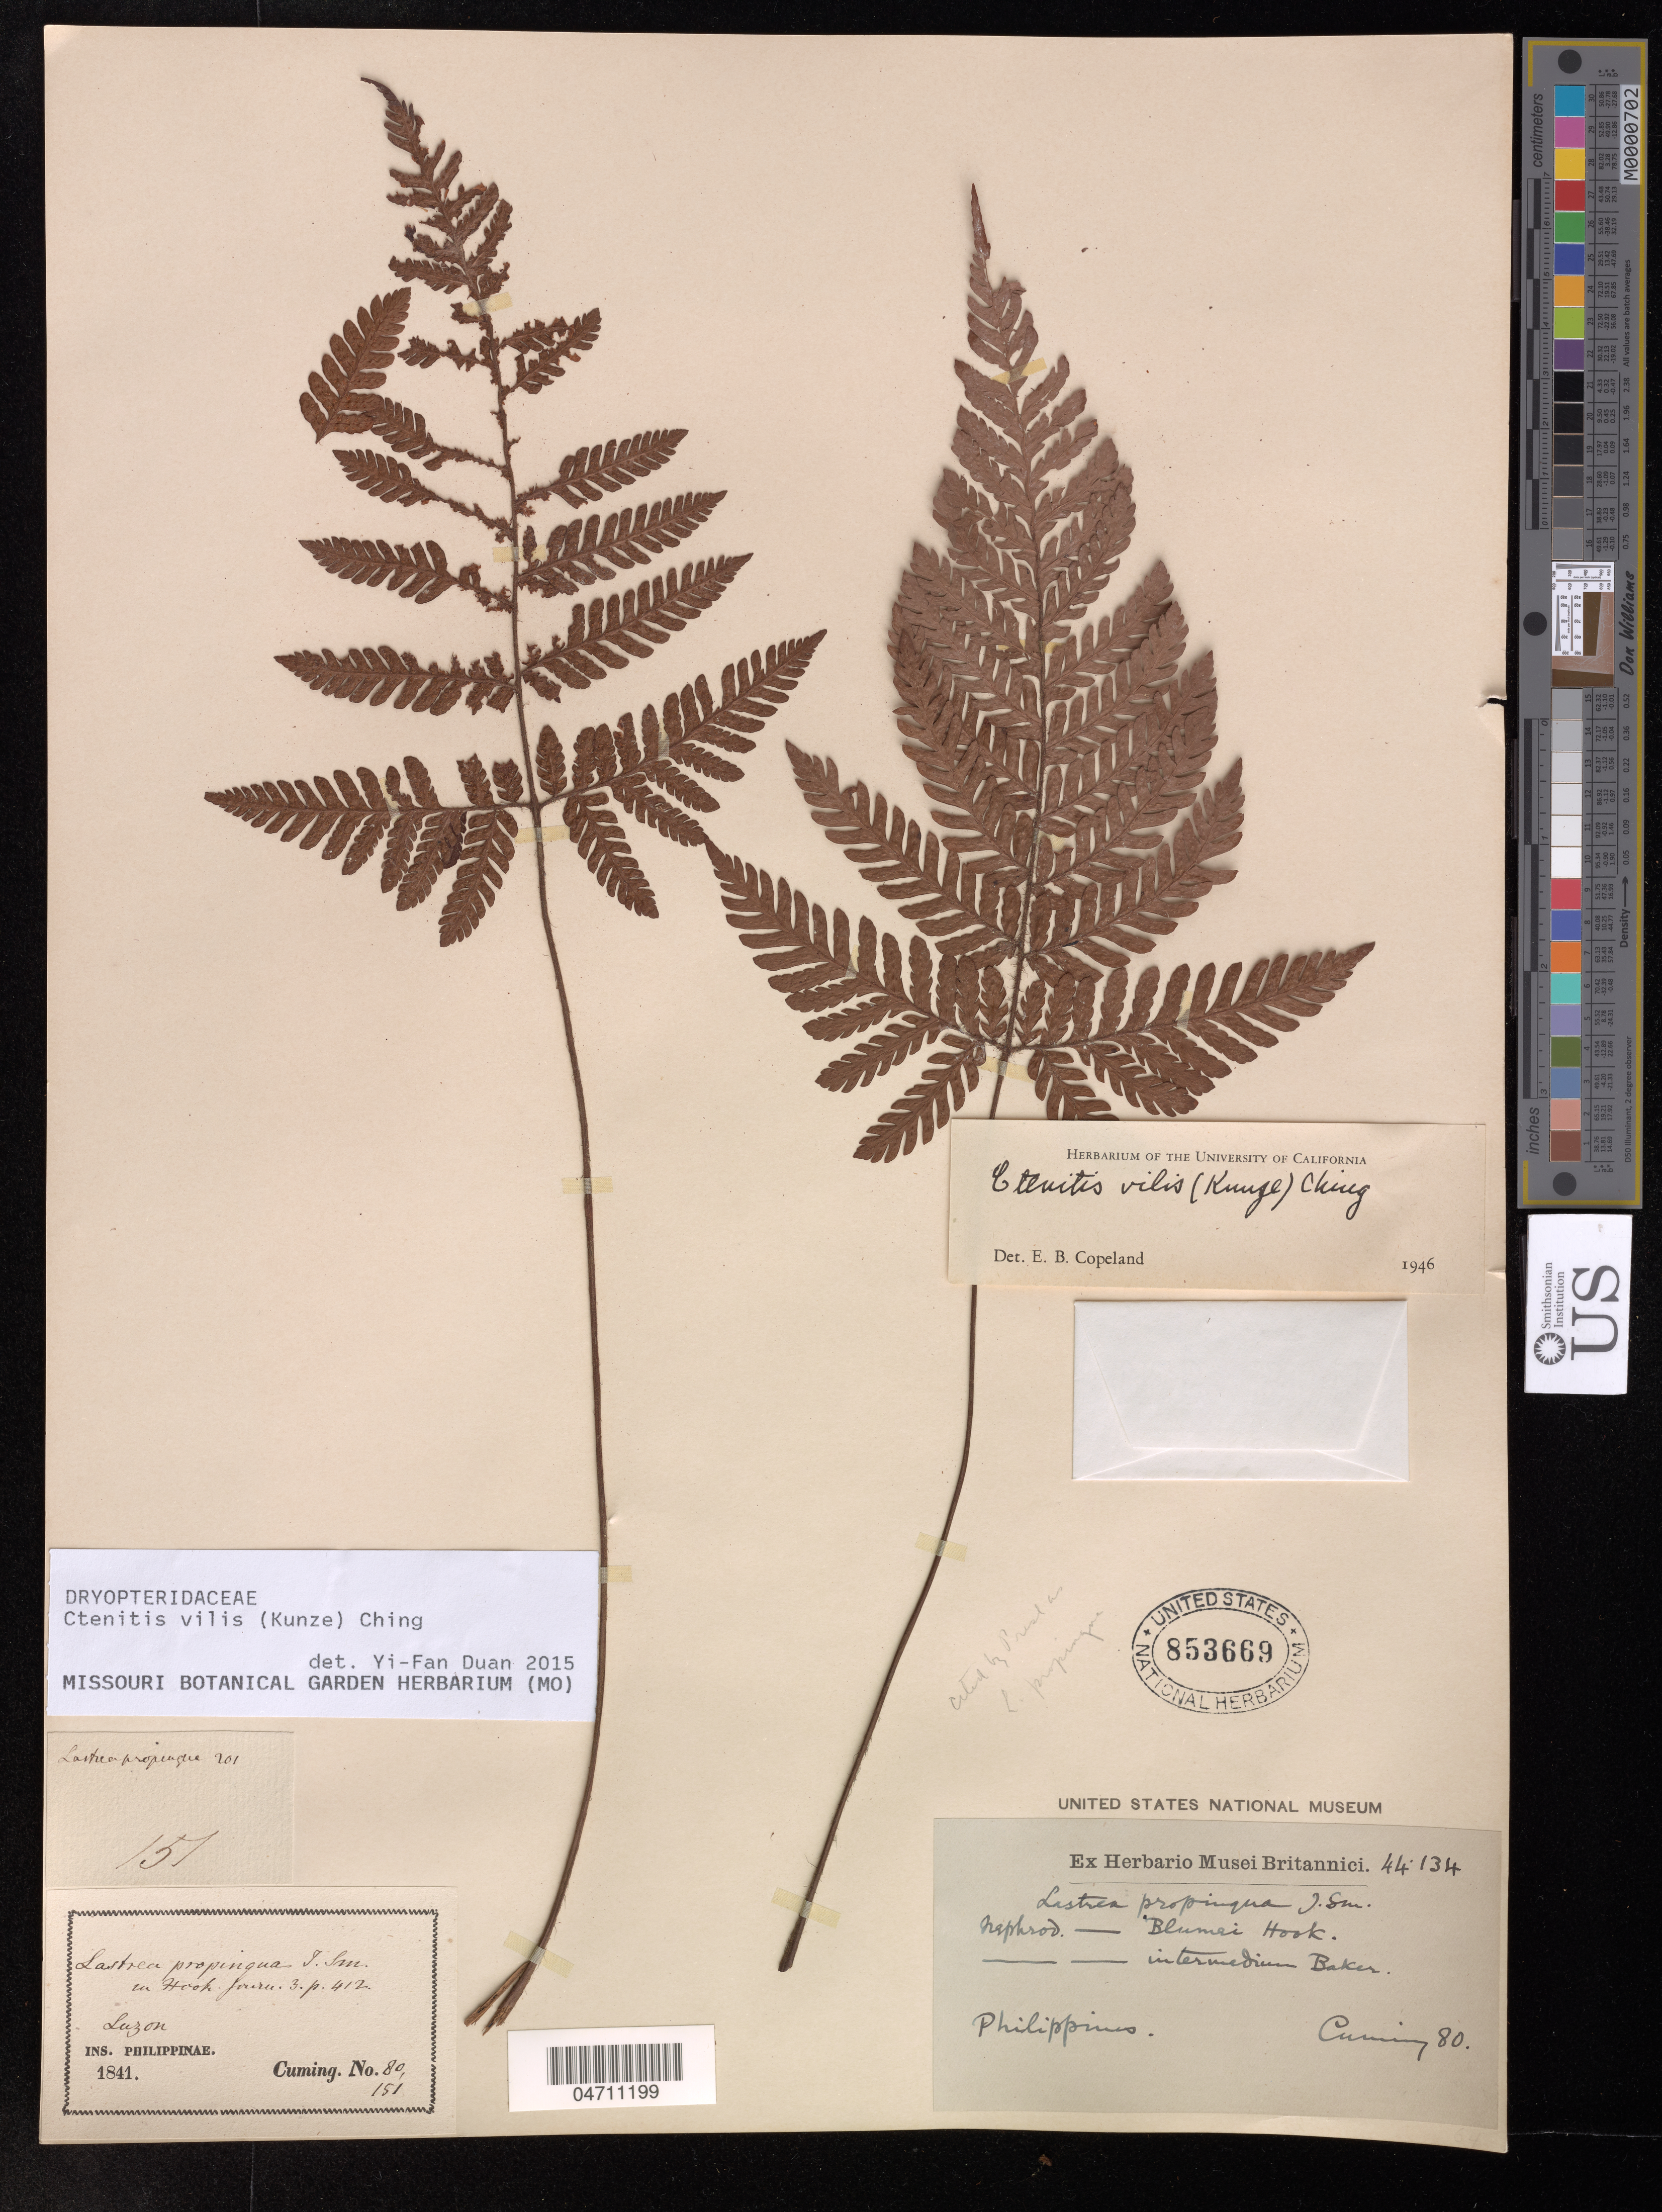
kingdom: Plantae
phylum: Tracheophyta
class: Polypodiopsida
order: Polypodiales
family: Dryopteridaceae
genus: Ctenitis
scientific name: Ctenitis vilis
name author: (Kunze) Ching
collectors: -. Cuming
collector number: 80/151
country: Philippines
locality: Luzon.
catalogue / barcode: US 853669